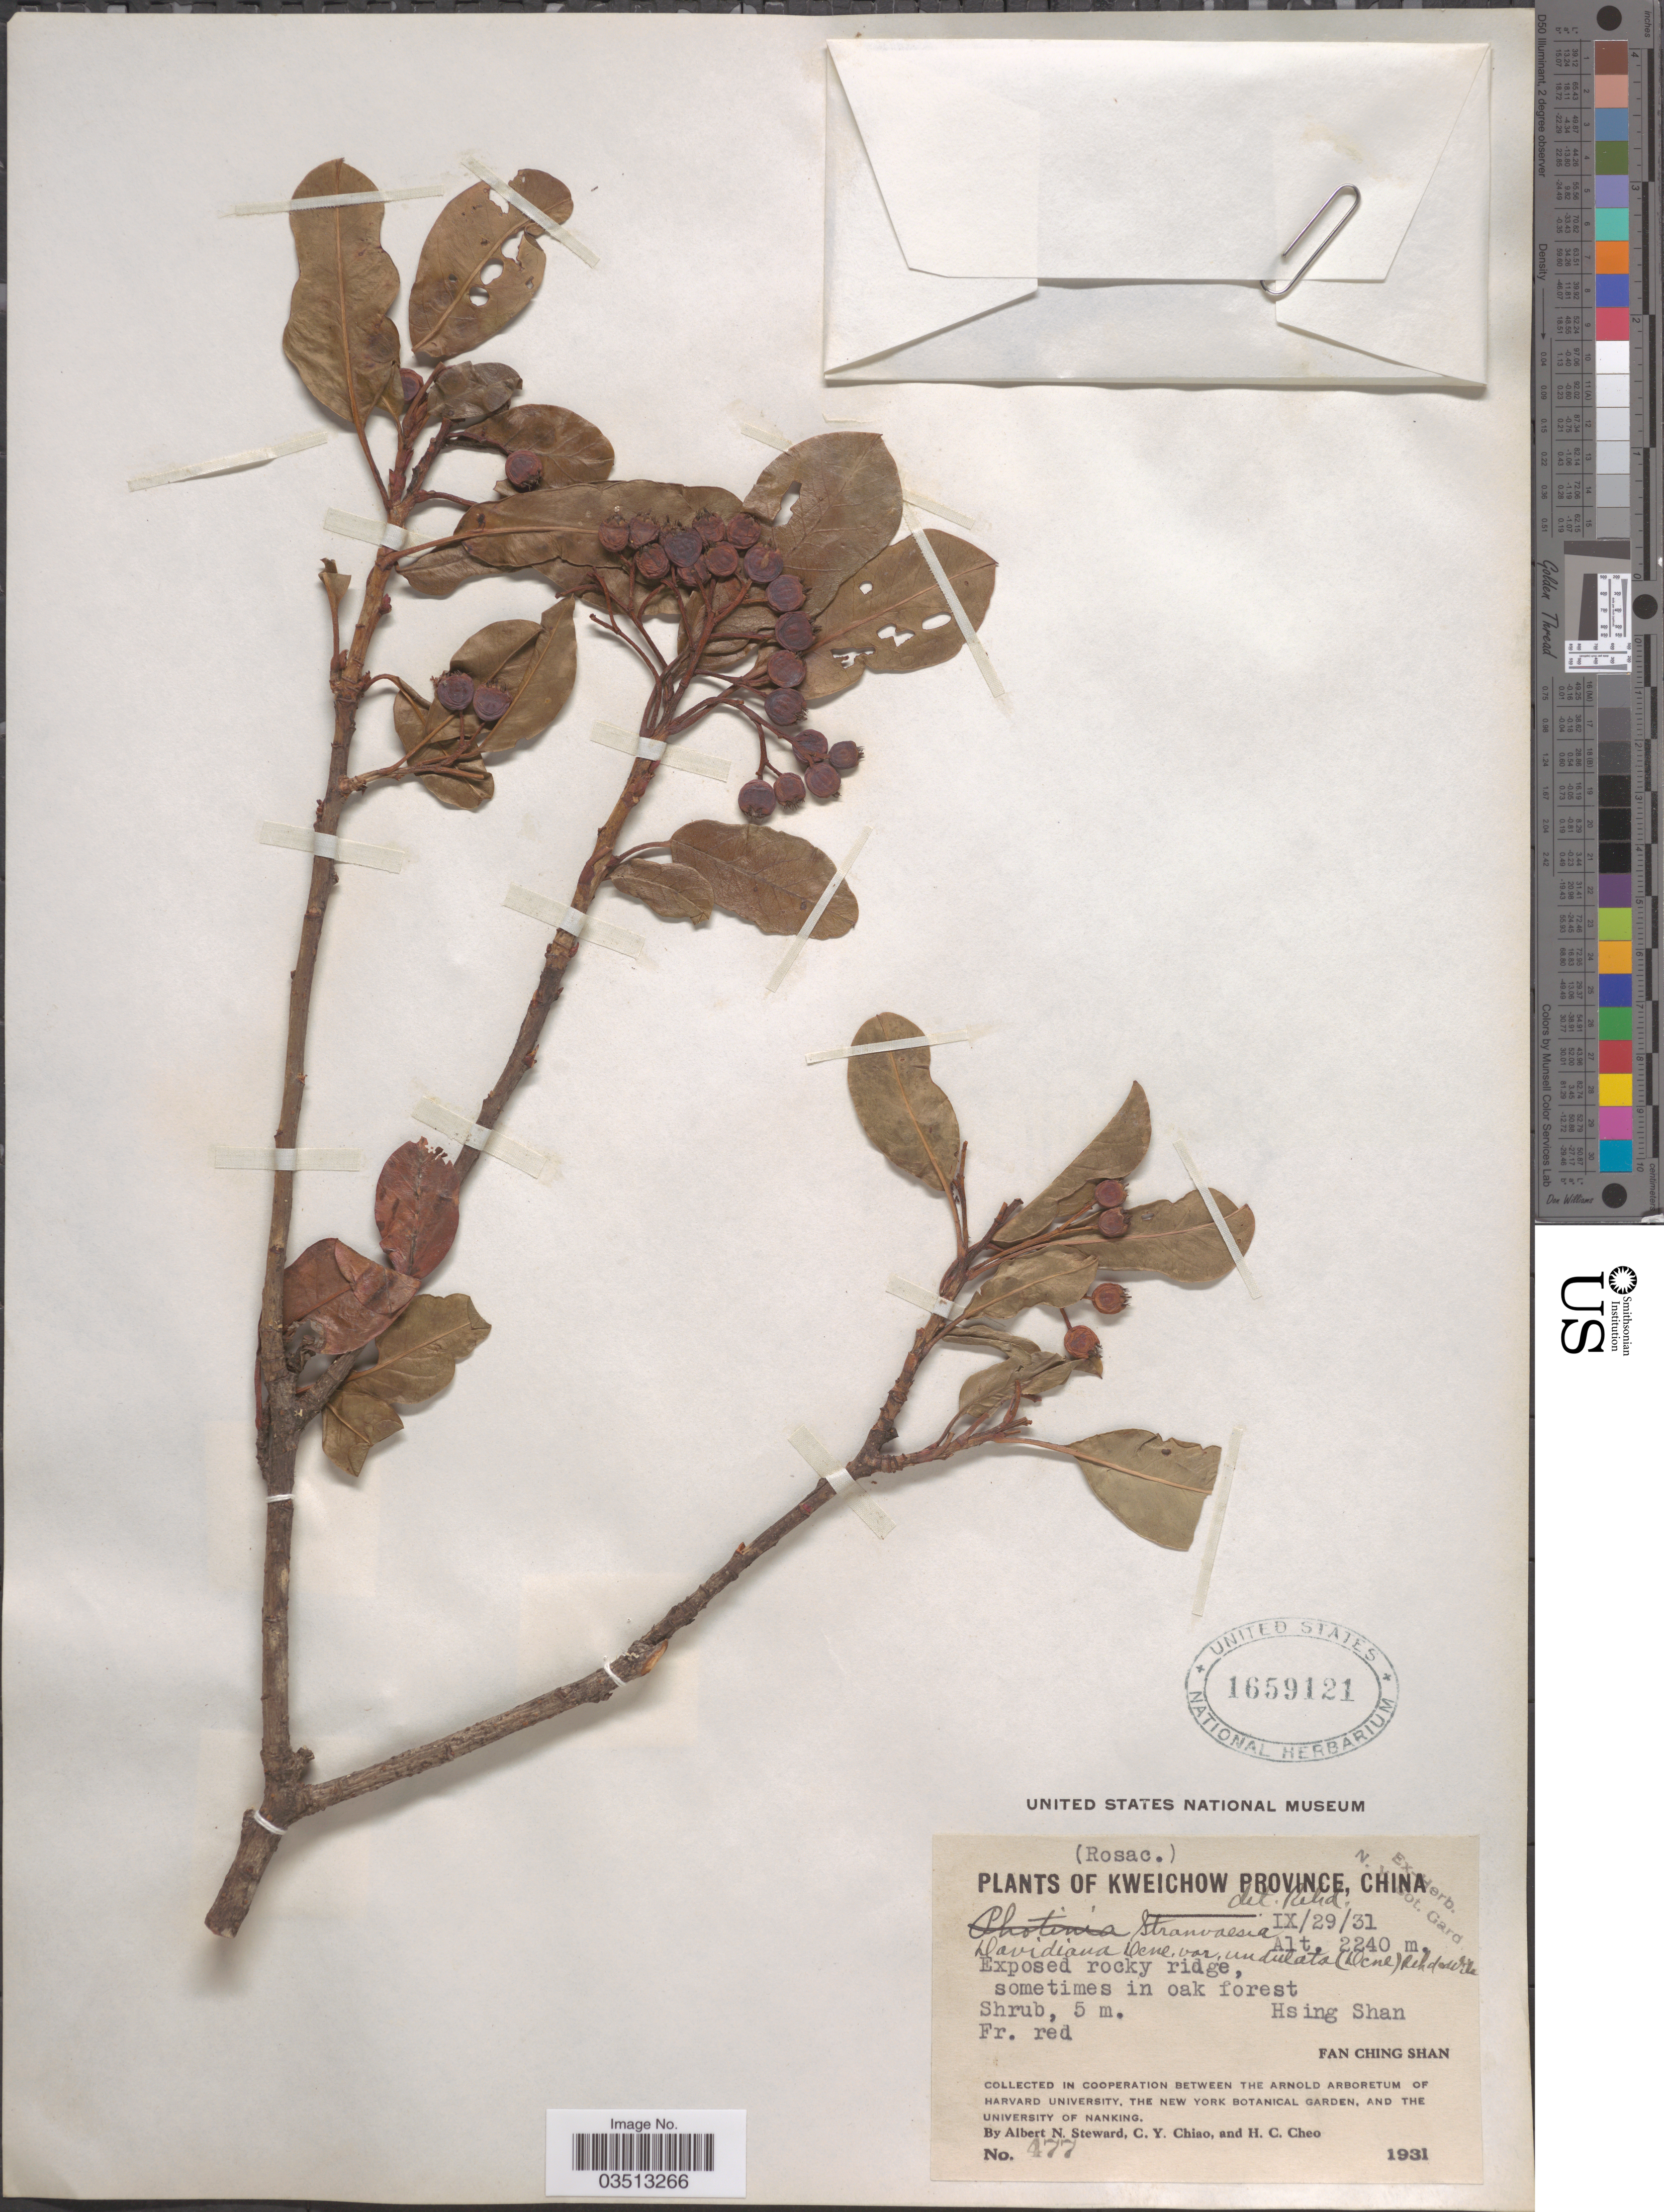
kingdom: Plantae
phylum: Tracheophyta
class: Magnoliopsida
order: Rosales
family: Rosaceae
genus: Stranvaesia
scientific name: Stranvaesia davidiana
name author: Decne.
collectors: A. N. Steward, C. Y. Chiao & H. Cheo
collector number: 477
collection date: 1931-09-29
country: China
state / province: Guizhou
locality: Kweichow Province. Hsing Shan. Fan Ching Shan.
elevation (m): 2240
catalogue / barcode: US 1659121